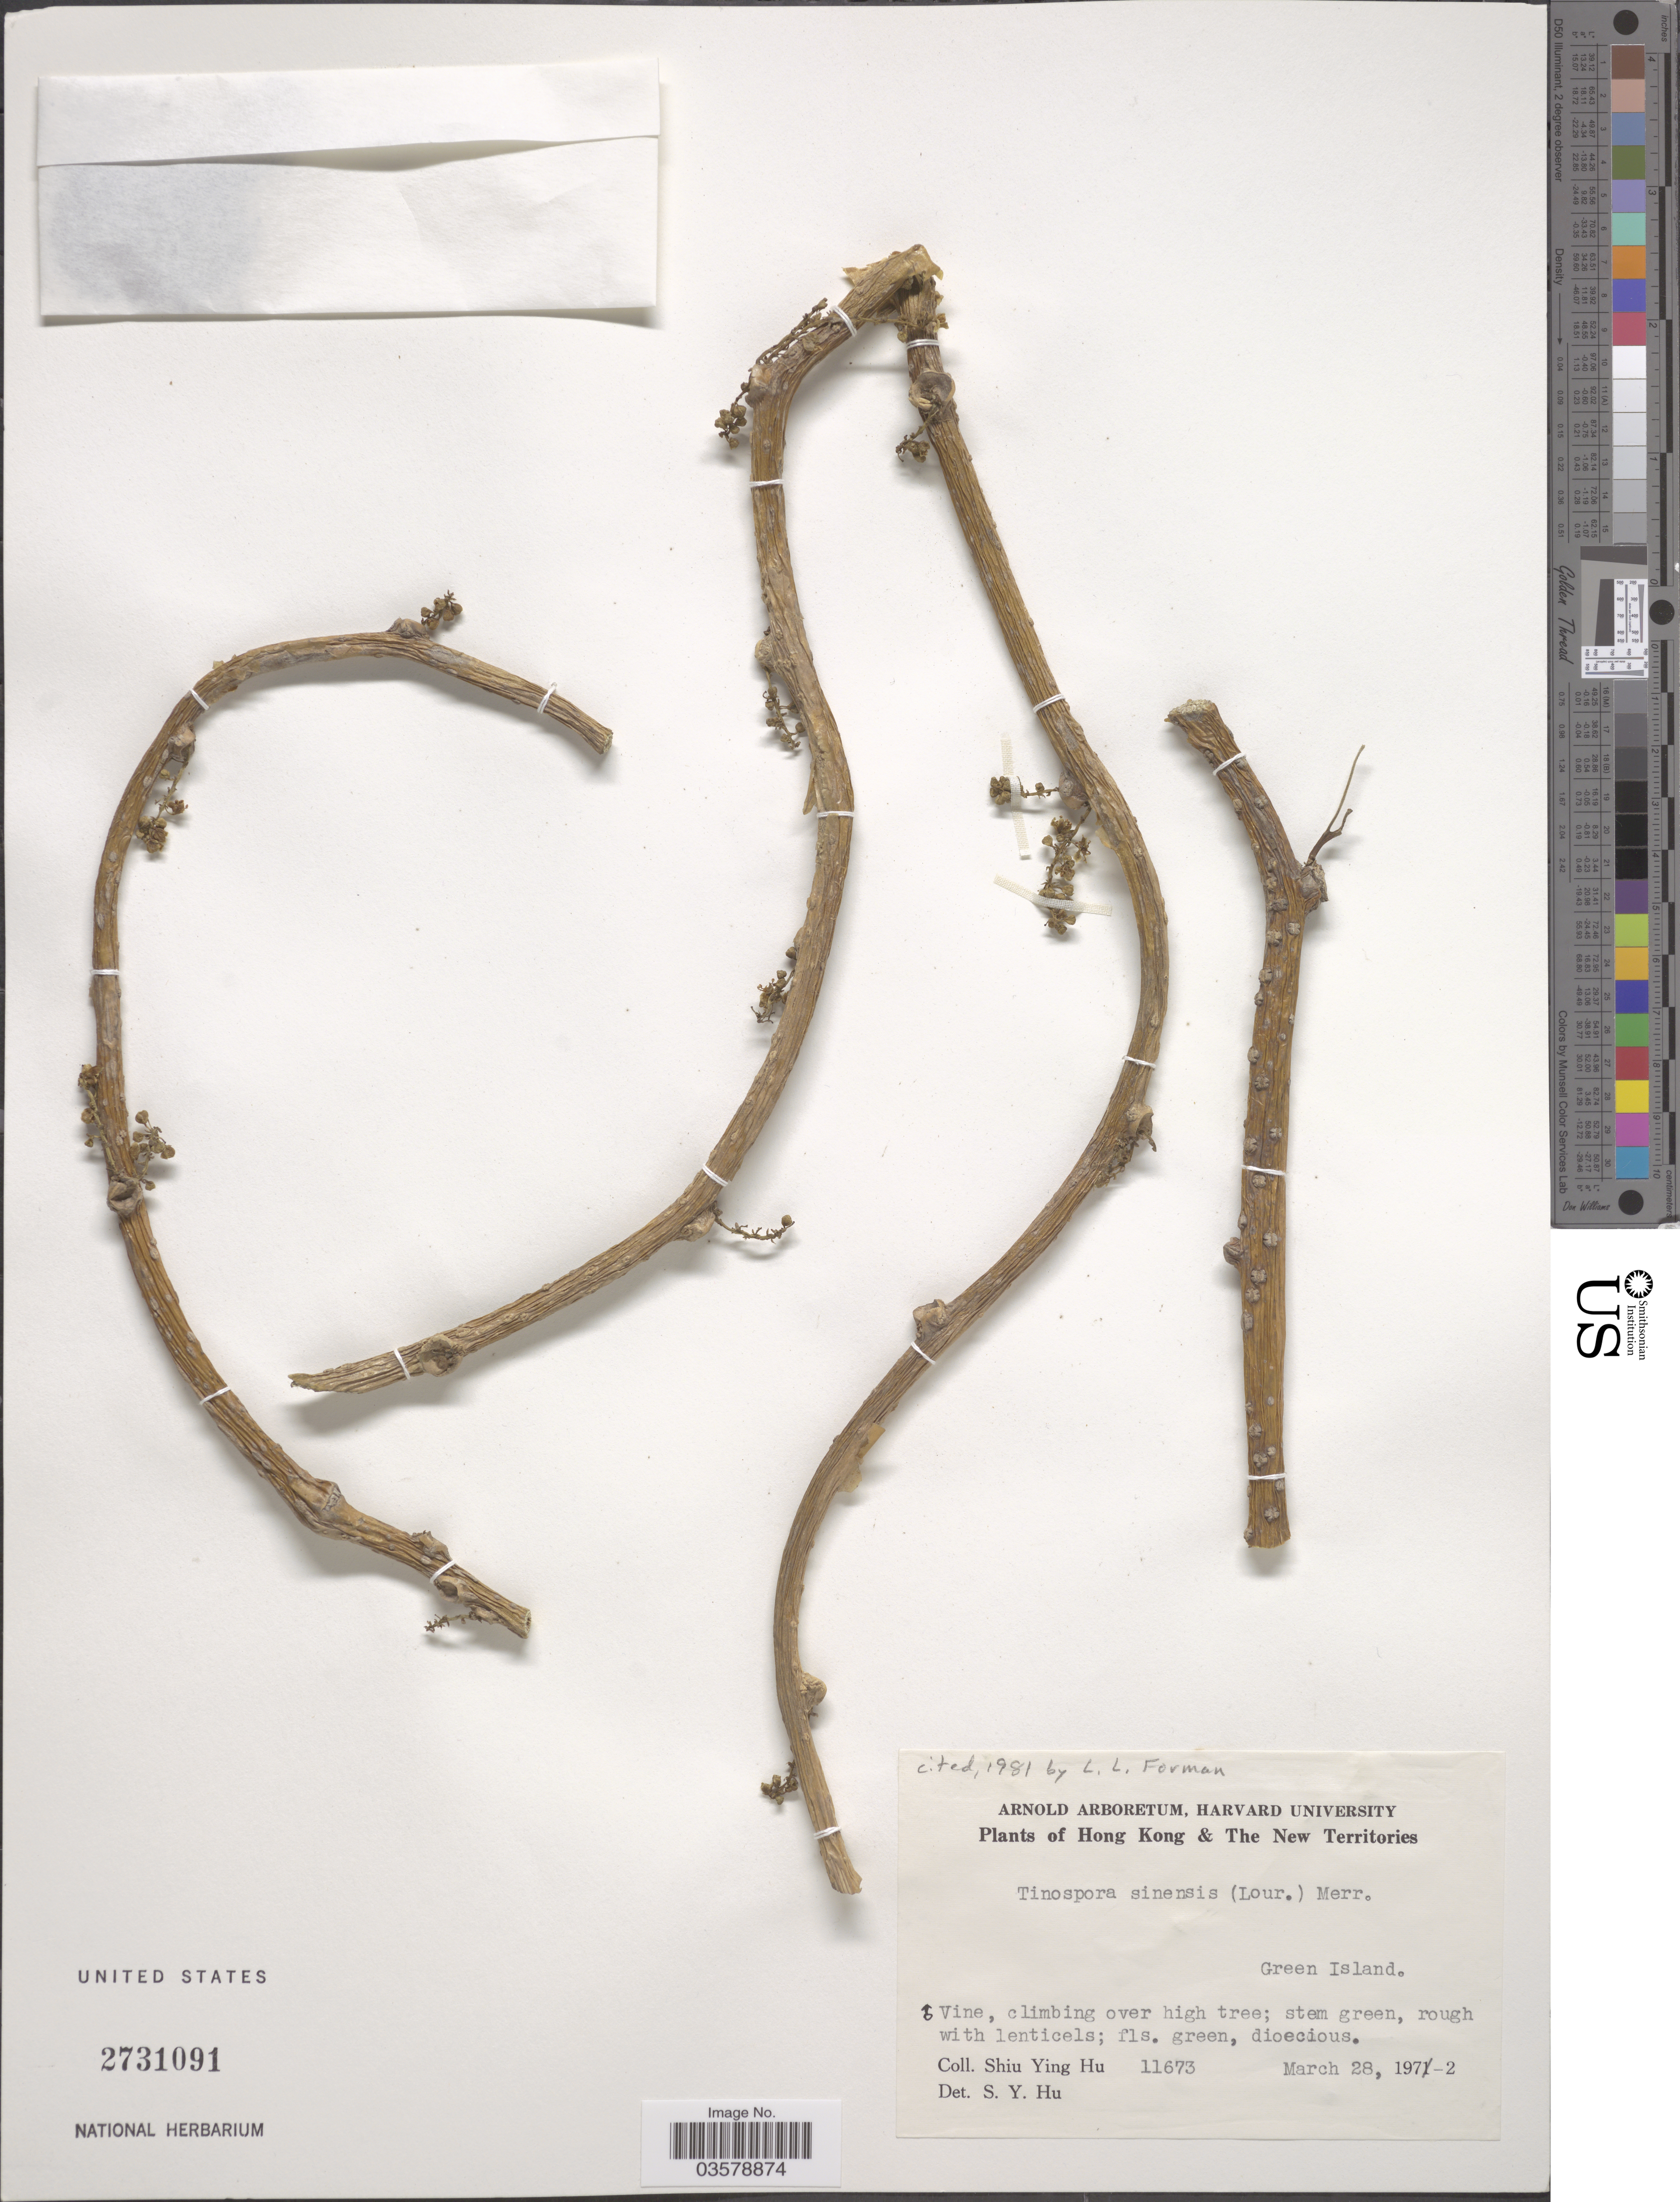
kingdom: Plantae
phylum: Tracheophyta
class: Magnoliopsida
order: Ranunculales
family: Menispermaceae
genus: Tinospora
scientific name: Tinospora sinensis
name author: (Lour.) Merr.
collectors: S. Y. Hu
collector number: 11673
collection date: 1972-03-28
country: China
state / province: Hong Kong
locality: Hong Kong & the New Territories. Green Island.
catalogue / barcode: US 2731091